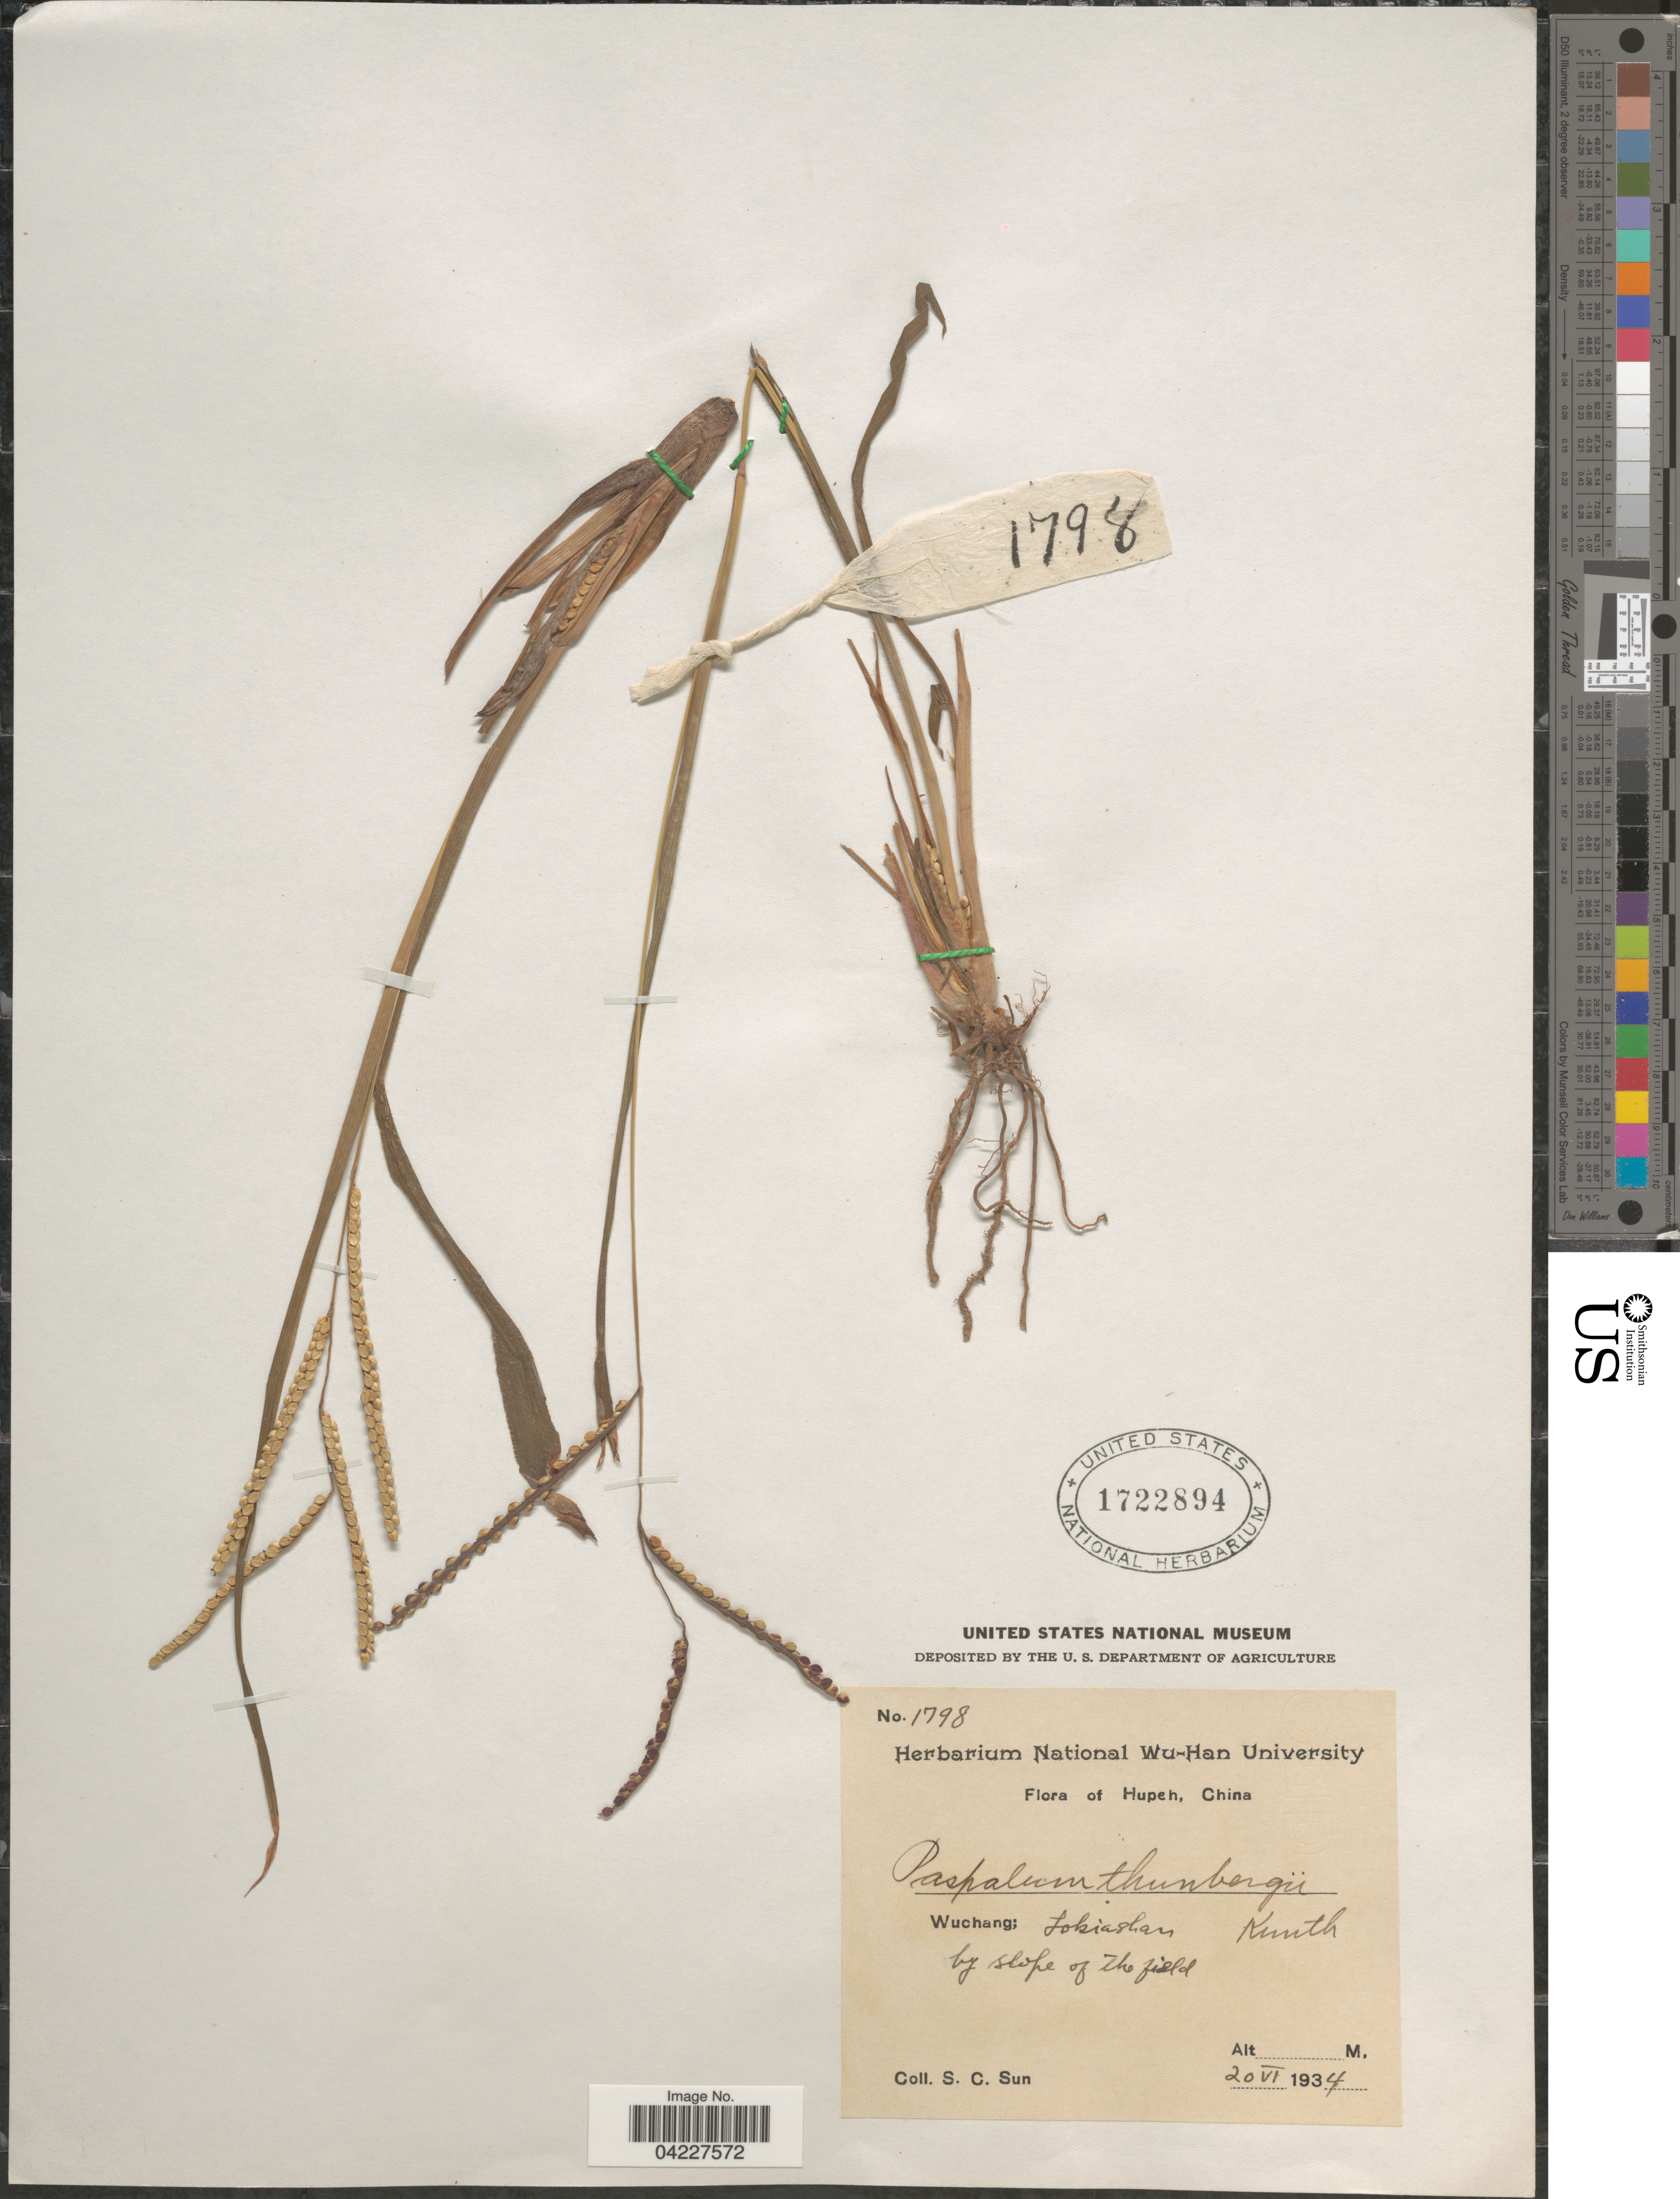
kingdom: Plantae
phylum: Tracheophyta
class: Liliopsida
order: Poales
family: Poaceae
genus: Paspalum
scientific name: Paspalum thunbergii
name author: Kunth ex Steud.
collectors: S. C. Sun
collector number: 1798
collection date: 1934-06-20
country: China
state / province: Hubei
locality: Hupeh. Wuchang: Lokiashan Kunth. By slope of the field.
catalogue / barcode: US 1722894